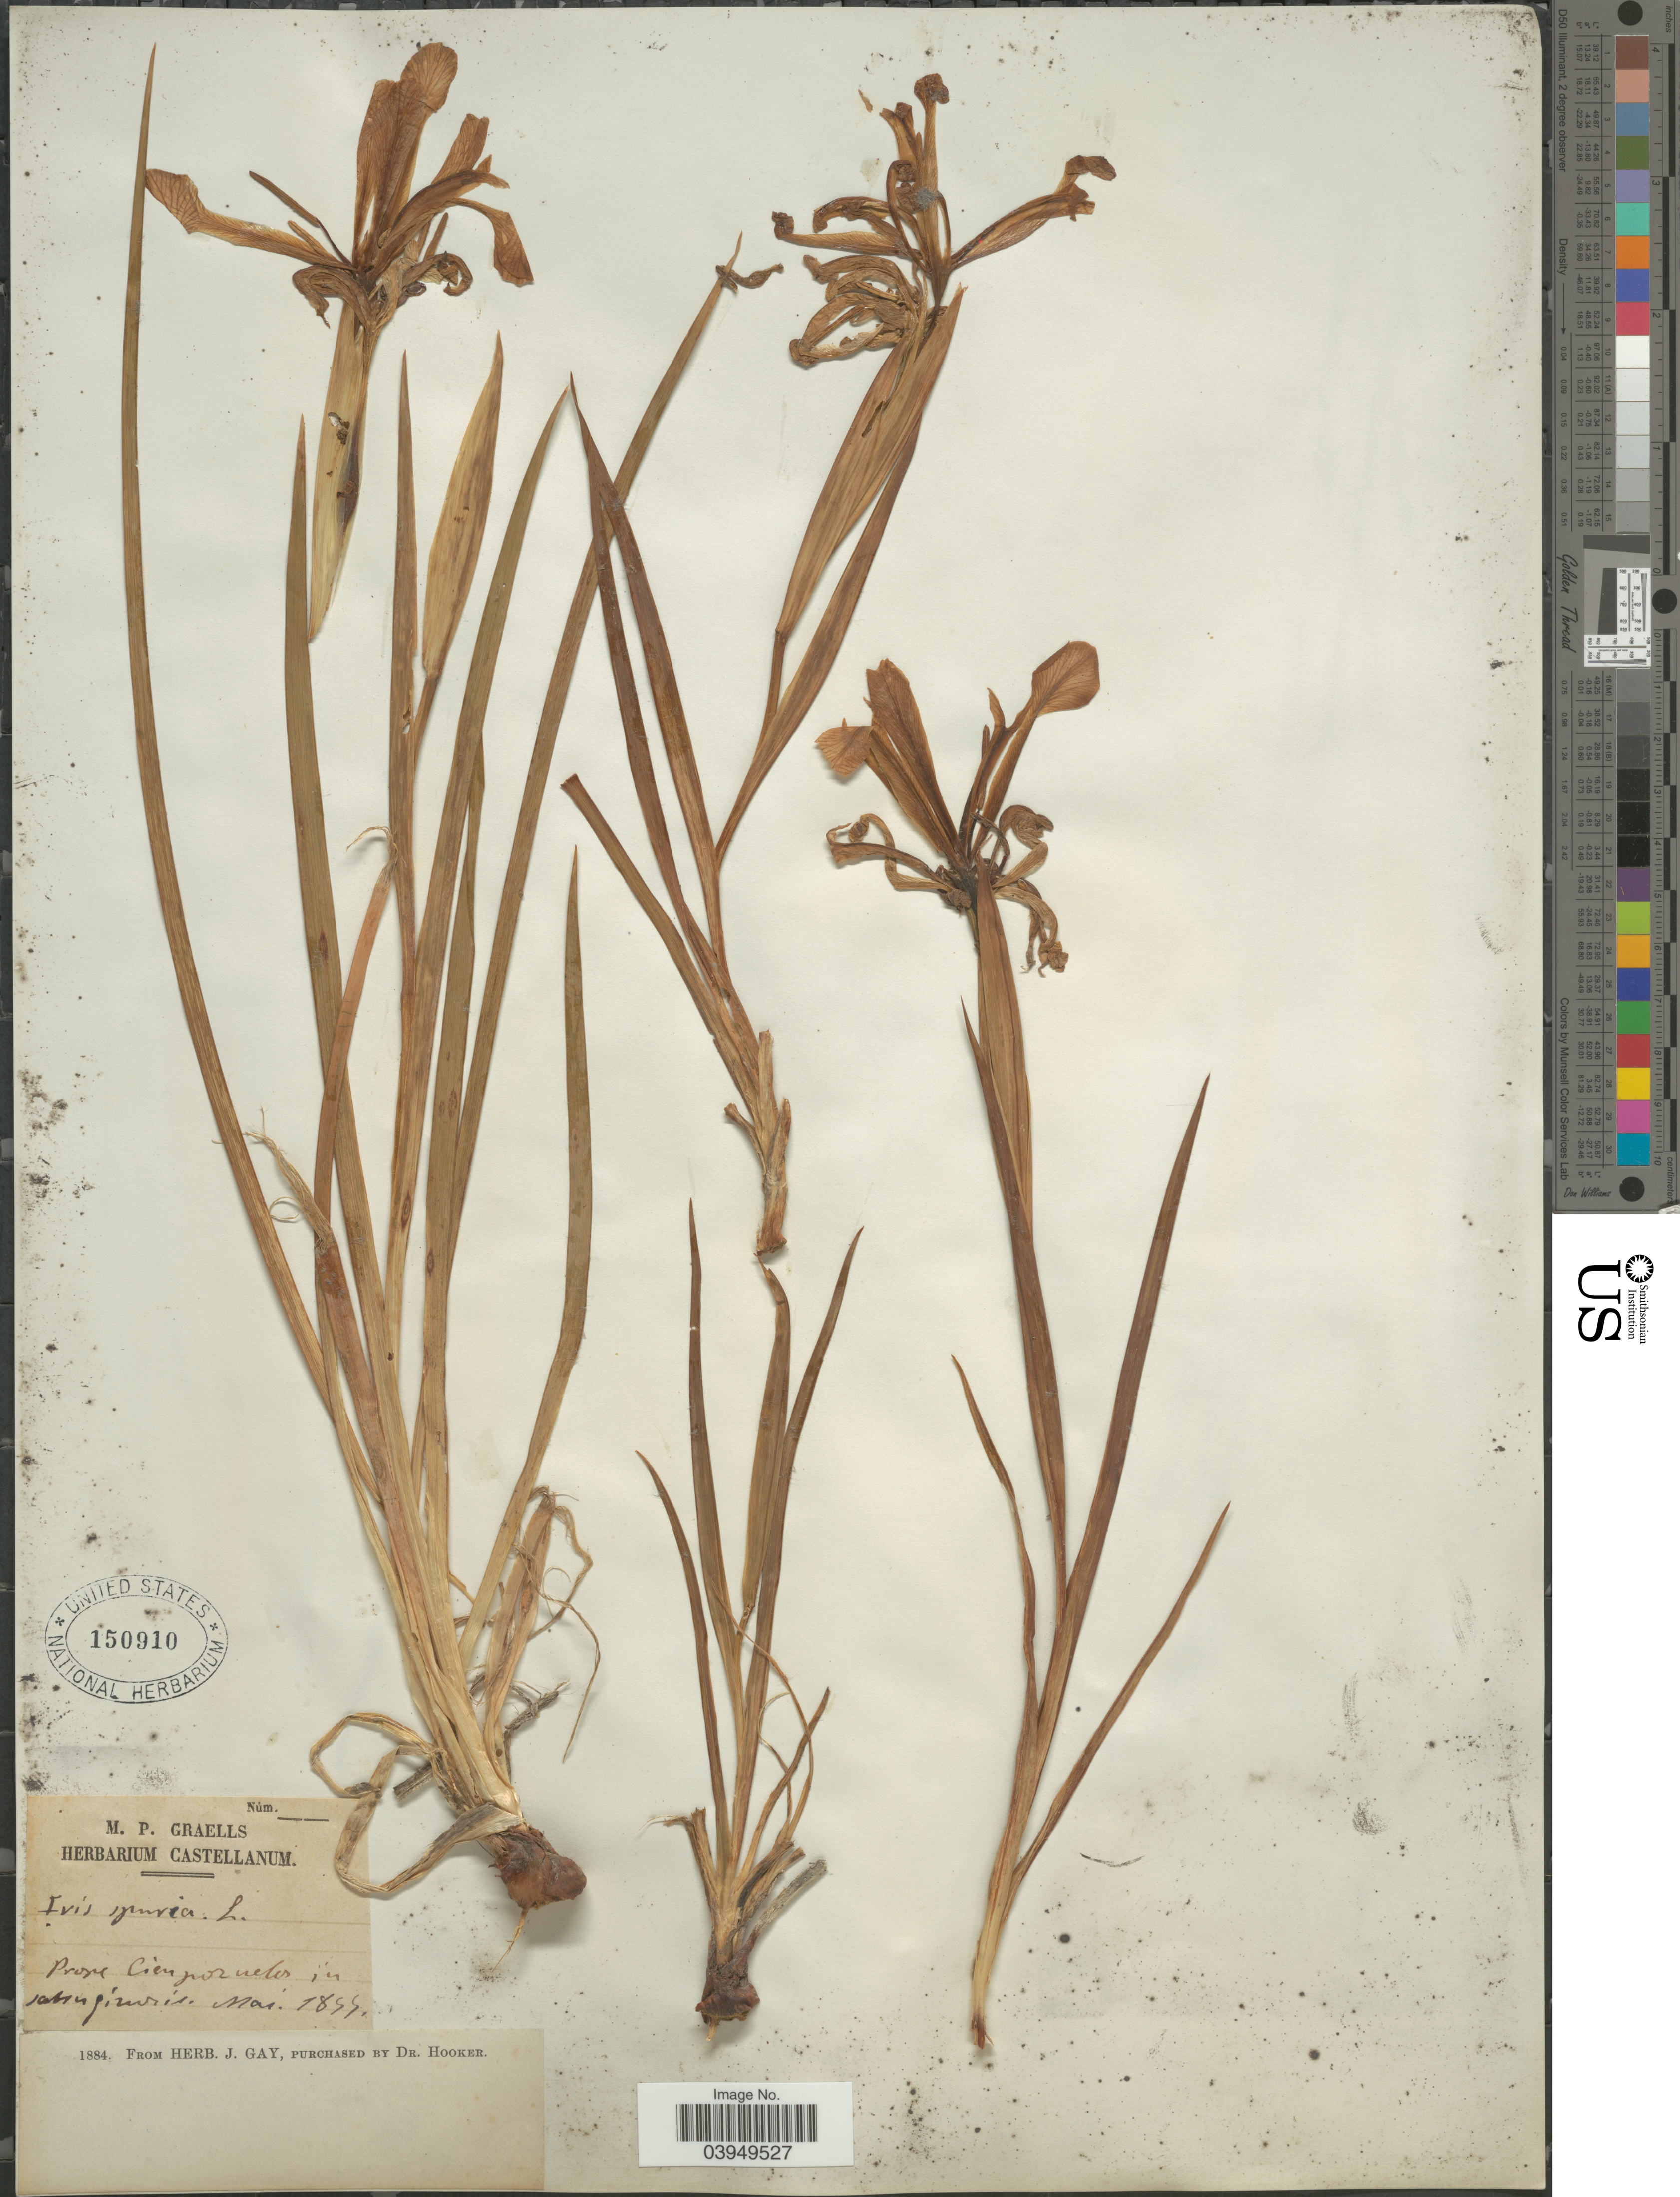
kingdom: Plantae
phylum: Tracheophyta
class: Liliopsida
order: Asparagales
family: Iridaceae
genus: Iris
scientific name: Iris spuria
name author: L.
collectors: M. Graells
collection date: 1877-05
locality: Prope Cienpornulis in latingfirnvis. [interpreted]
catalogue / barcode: US 150910